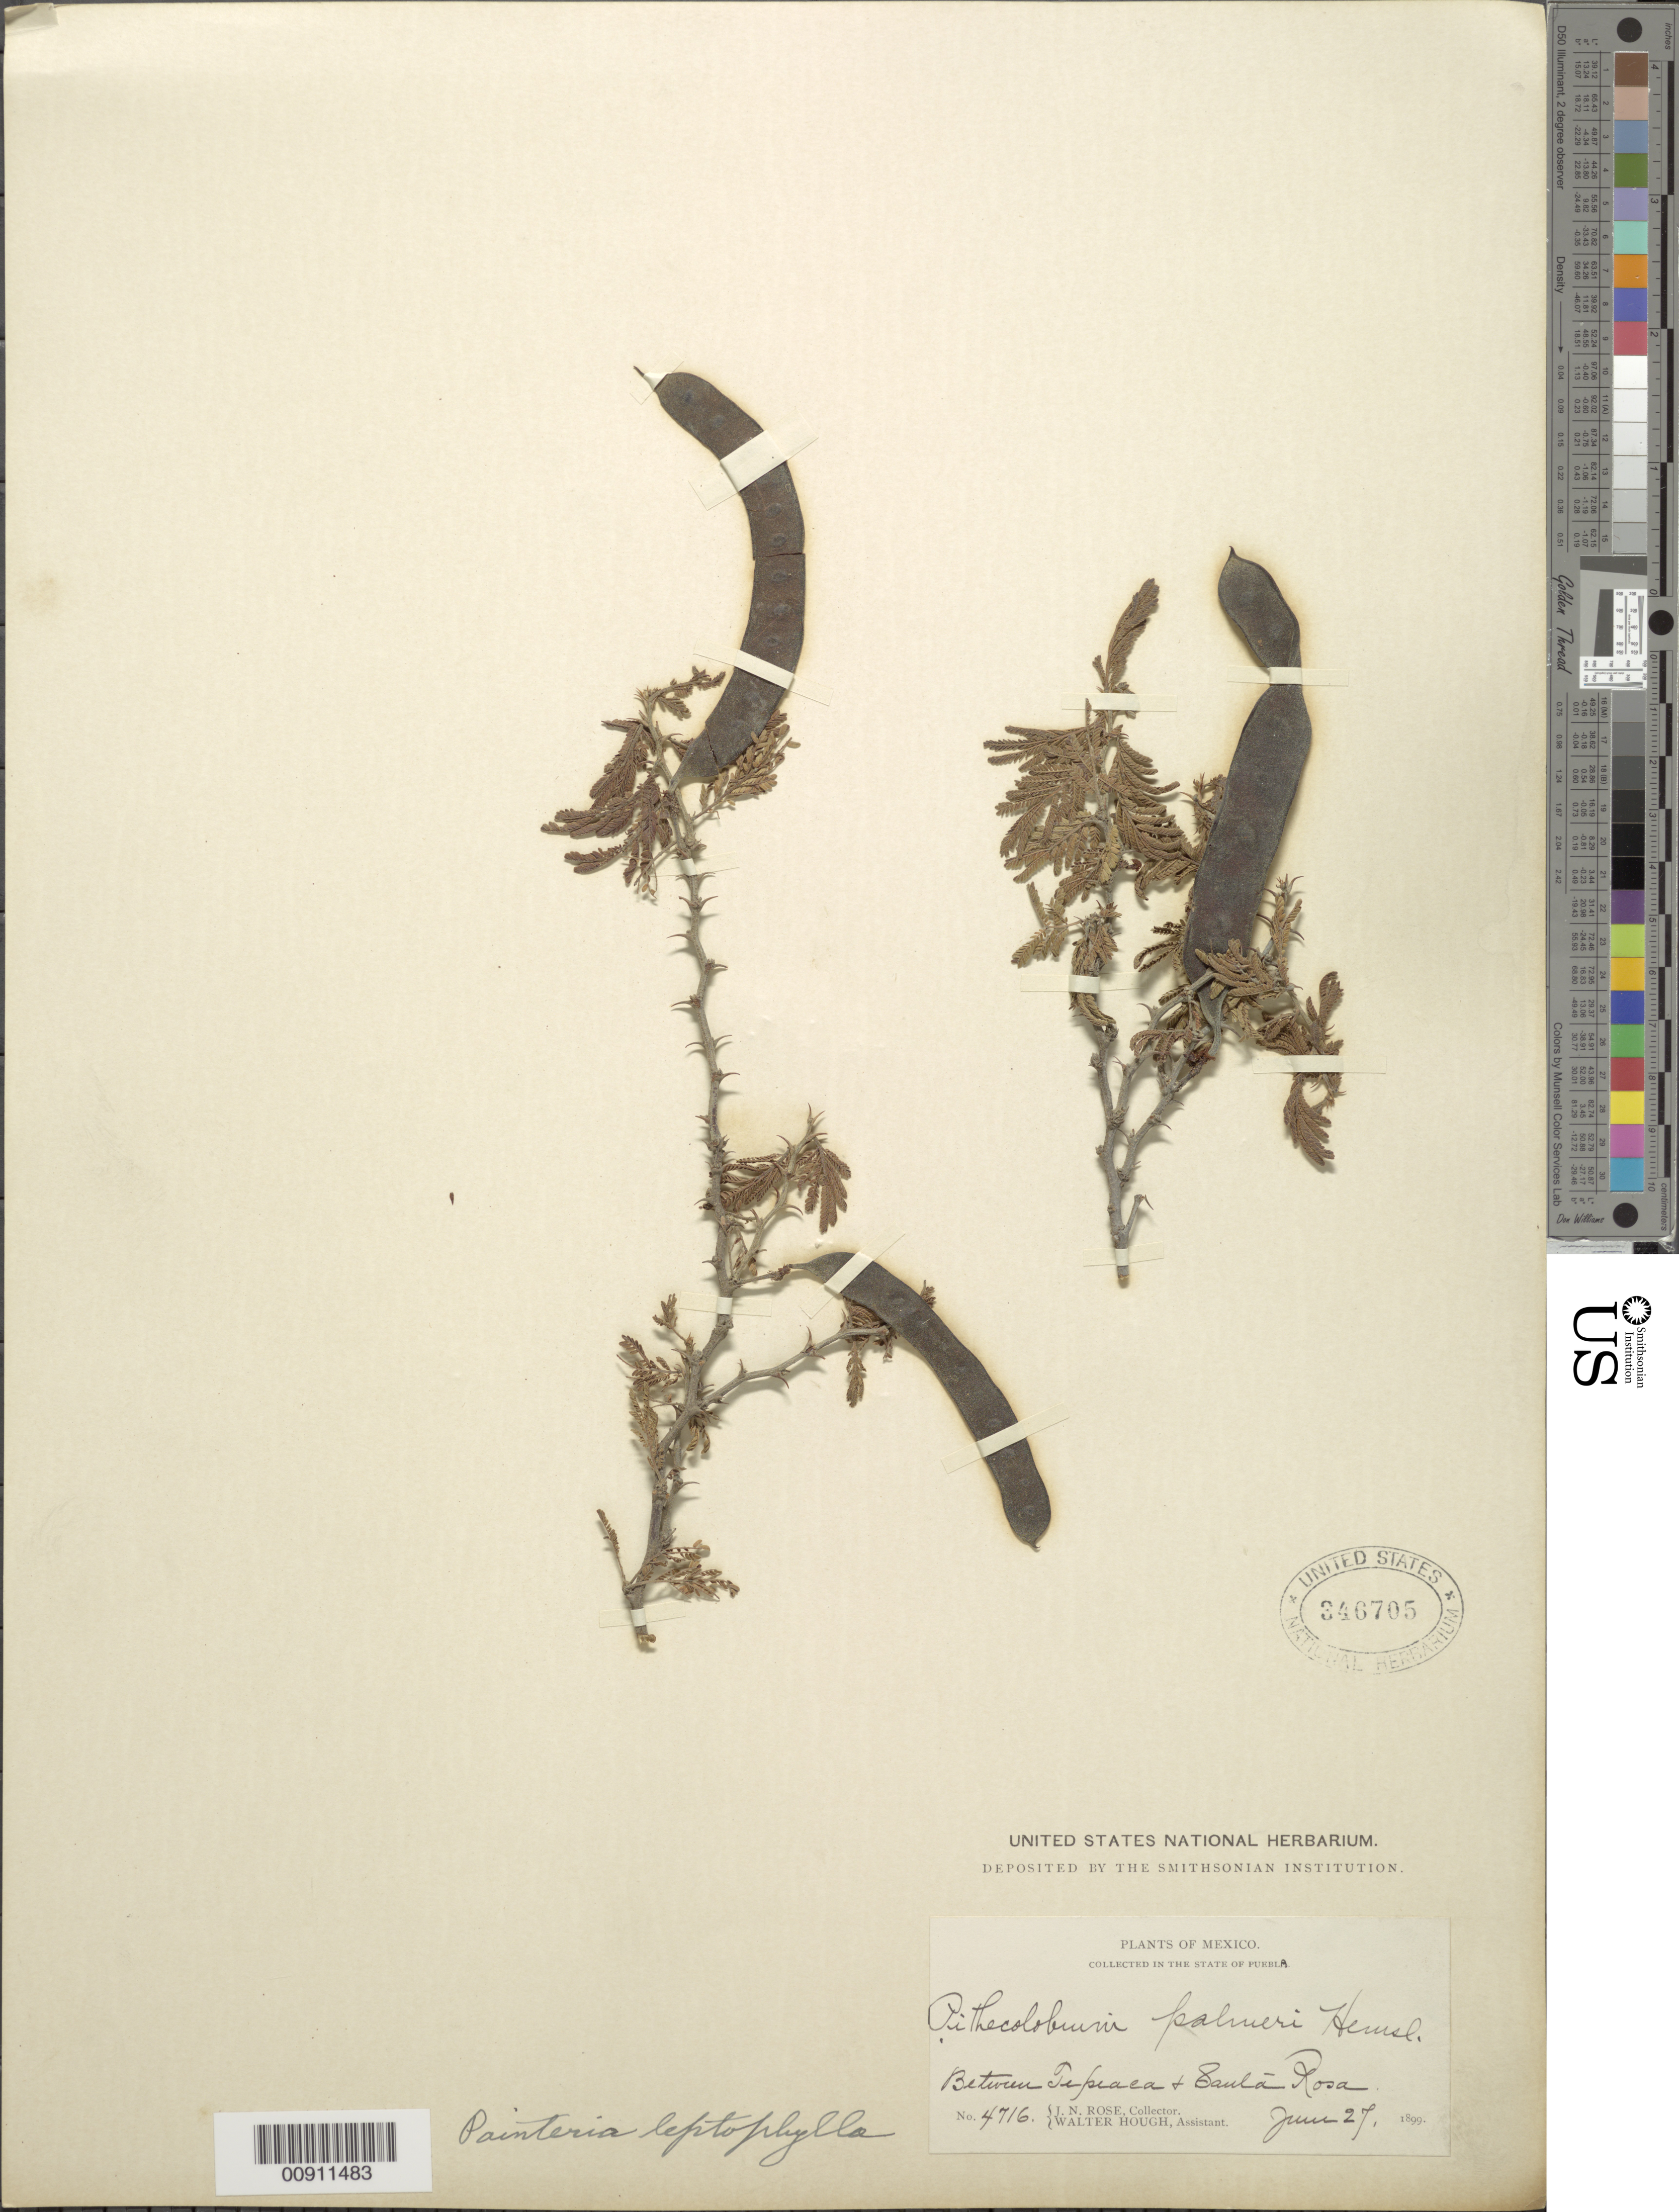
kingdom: Plantae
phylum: Tracheophyta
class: Magnoliopsida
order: Fabales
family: Fabaceae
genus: Ricoa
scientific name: Ricoa leptophylla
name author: (DC.) Duno & Torke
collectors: J. N. Rose & W. Hough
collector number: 4716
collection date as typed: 27 Jun 1899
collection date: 1899-06-27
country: Mexico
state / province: Puebla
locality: Between Tepeaca & Santa Rosa.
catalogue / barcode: US 346705